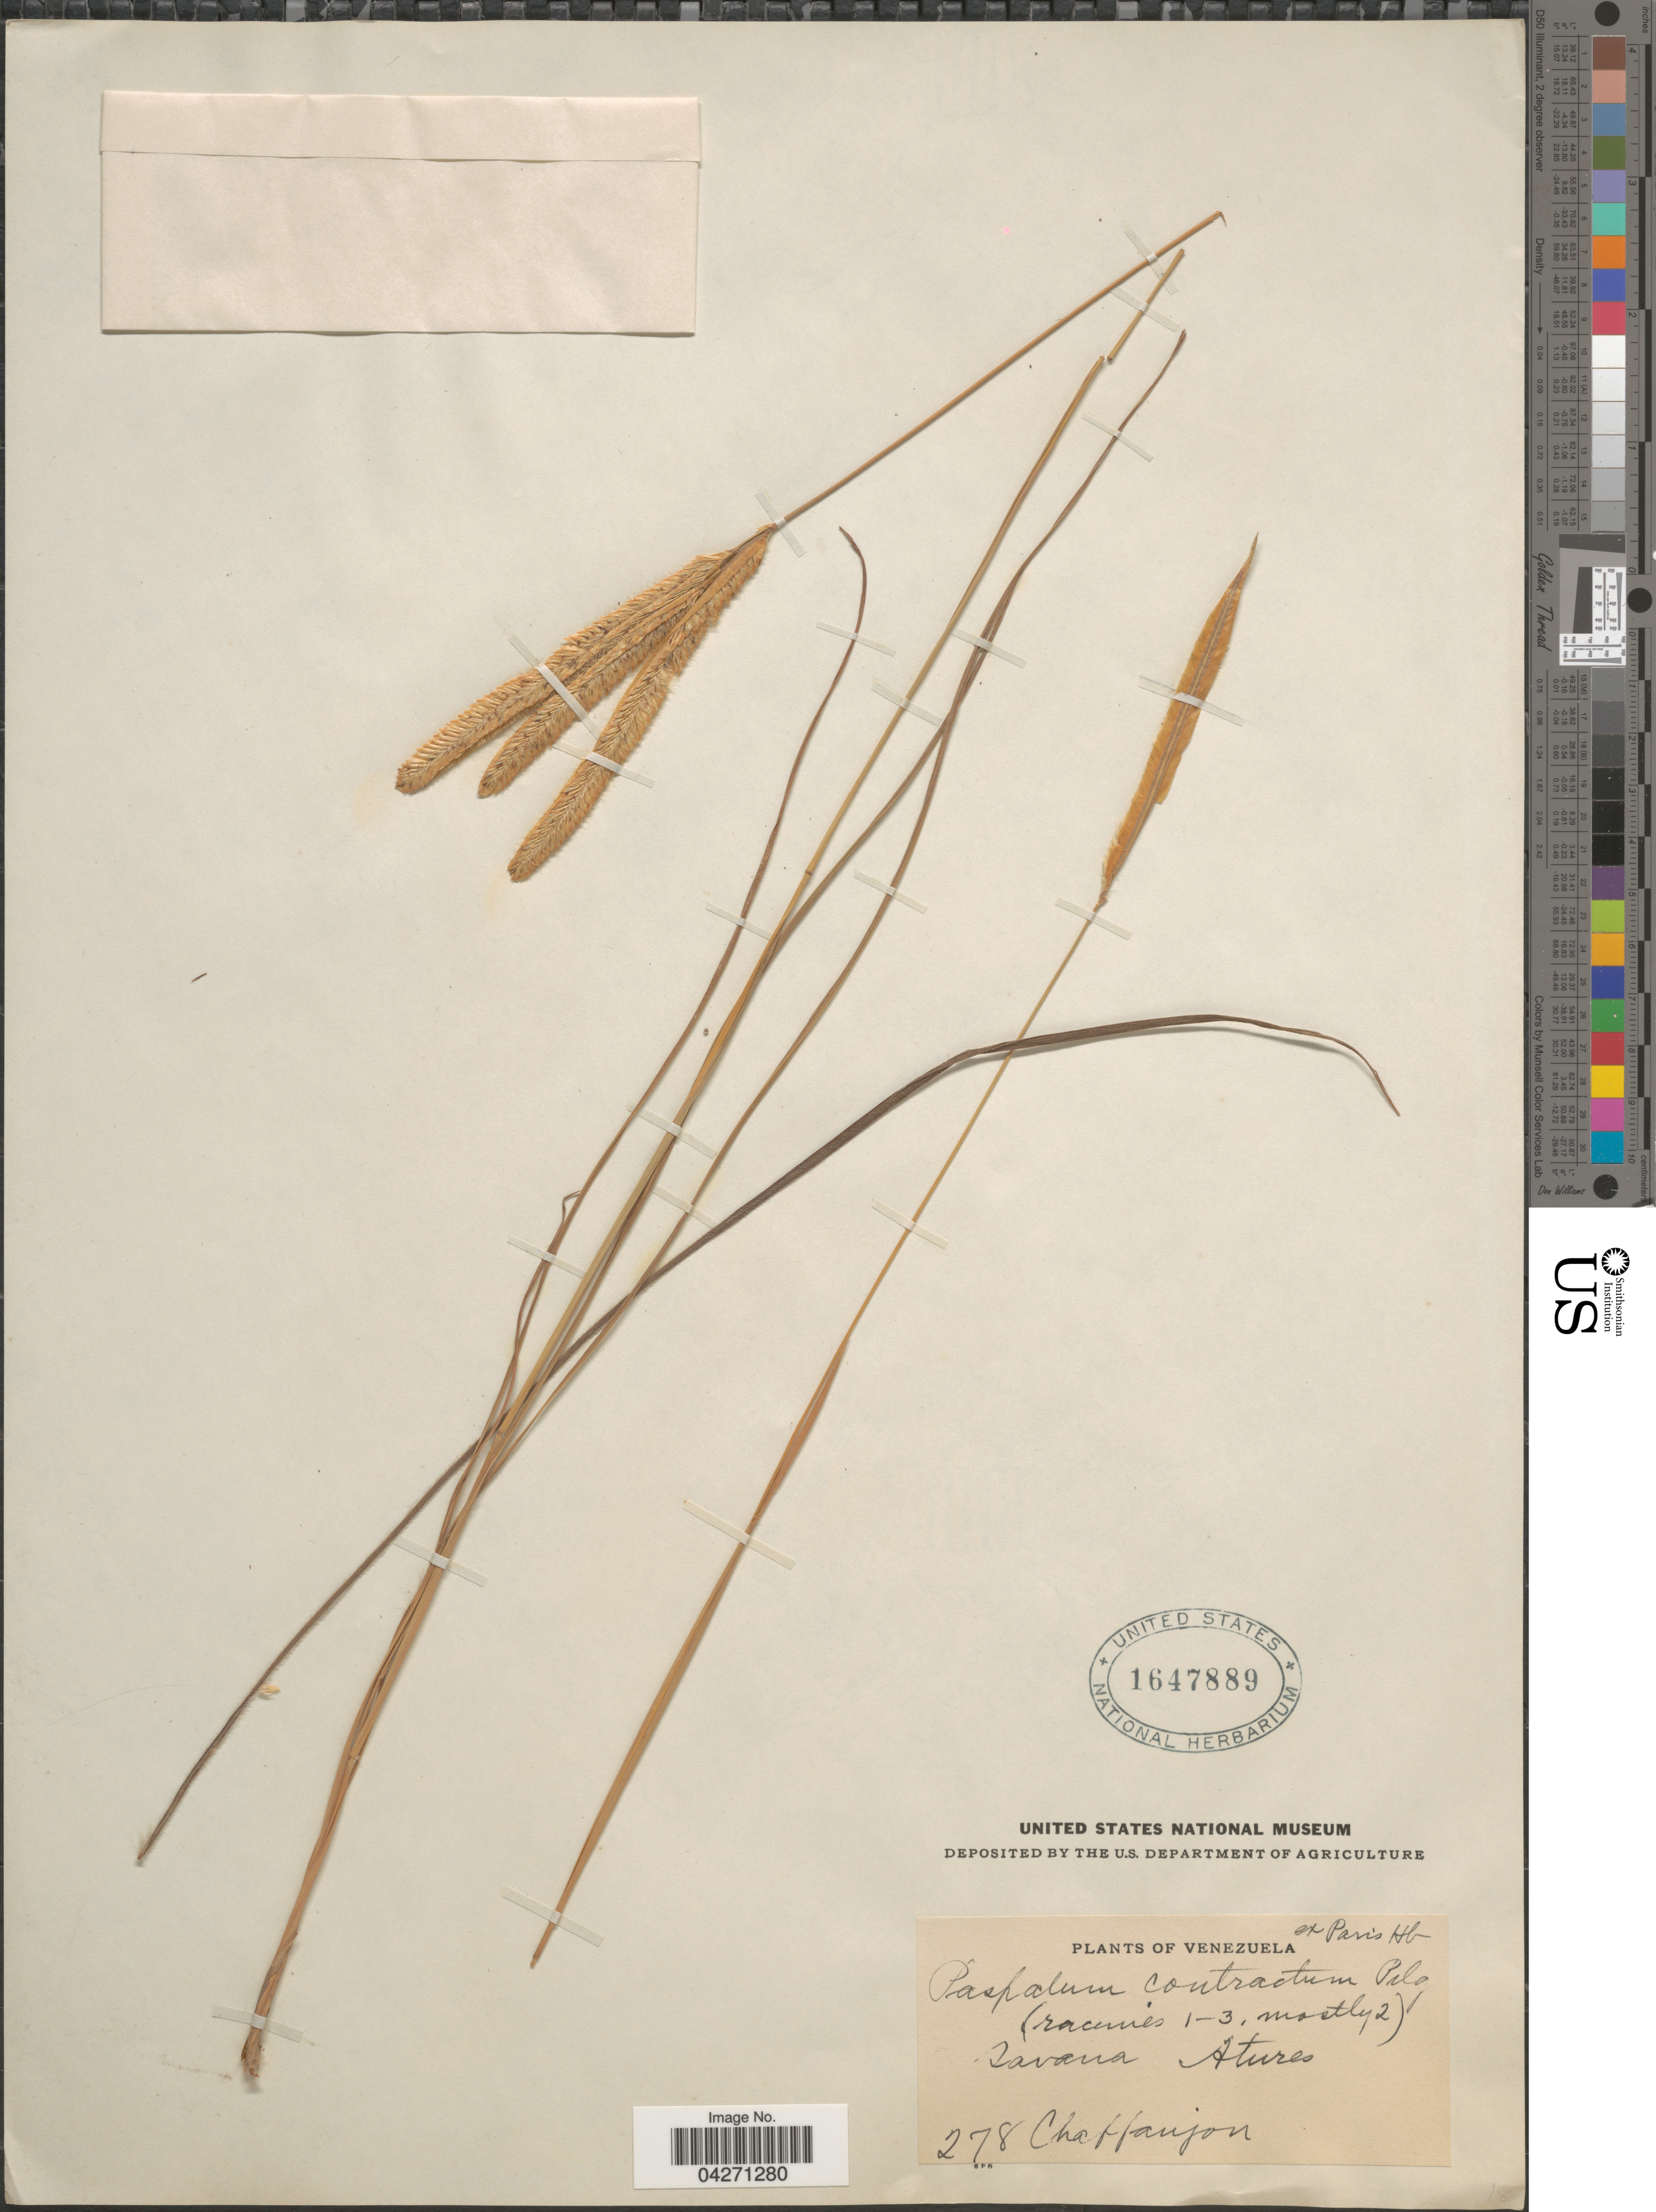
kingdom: Plantae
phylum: Tracheophyta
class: Liliopsida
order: Poales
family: Poaceae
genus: Paspalum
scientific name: Paspalum lanciflorum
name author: Trin.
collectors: -. Chaffanjon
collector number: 278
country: Venezuela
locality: Savana Atures.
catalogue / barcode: US 1647889